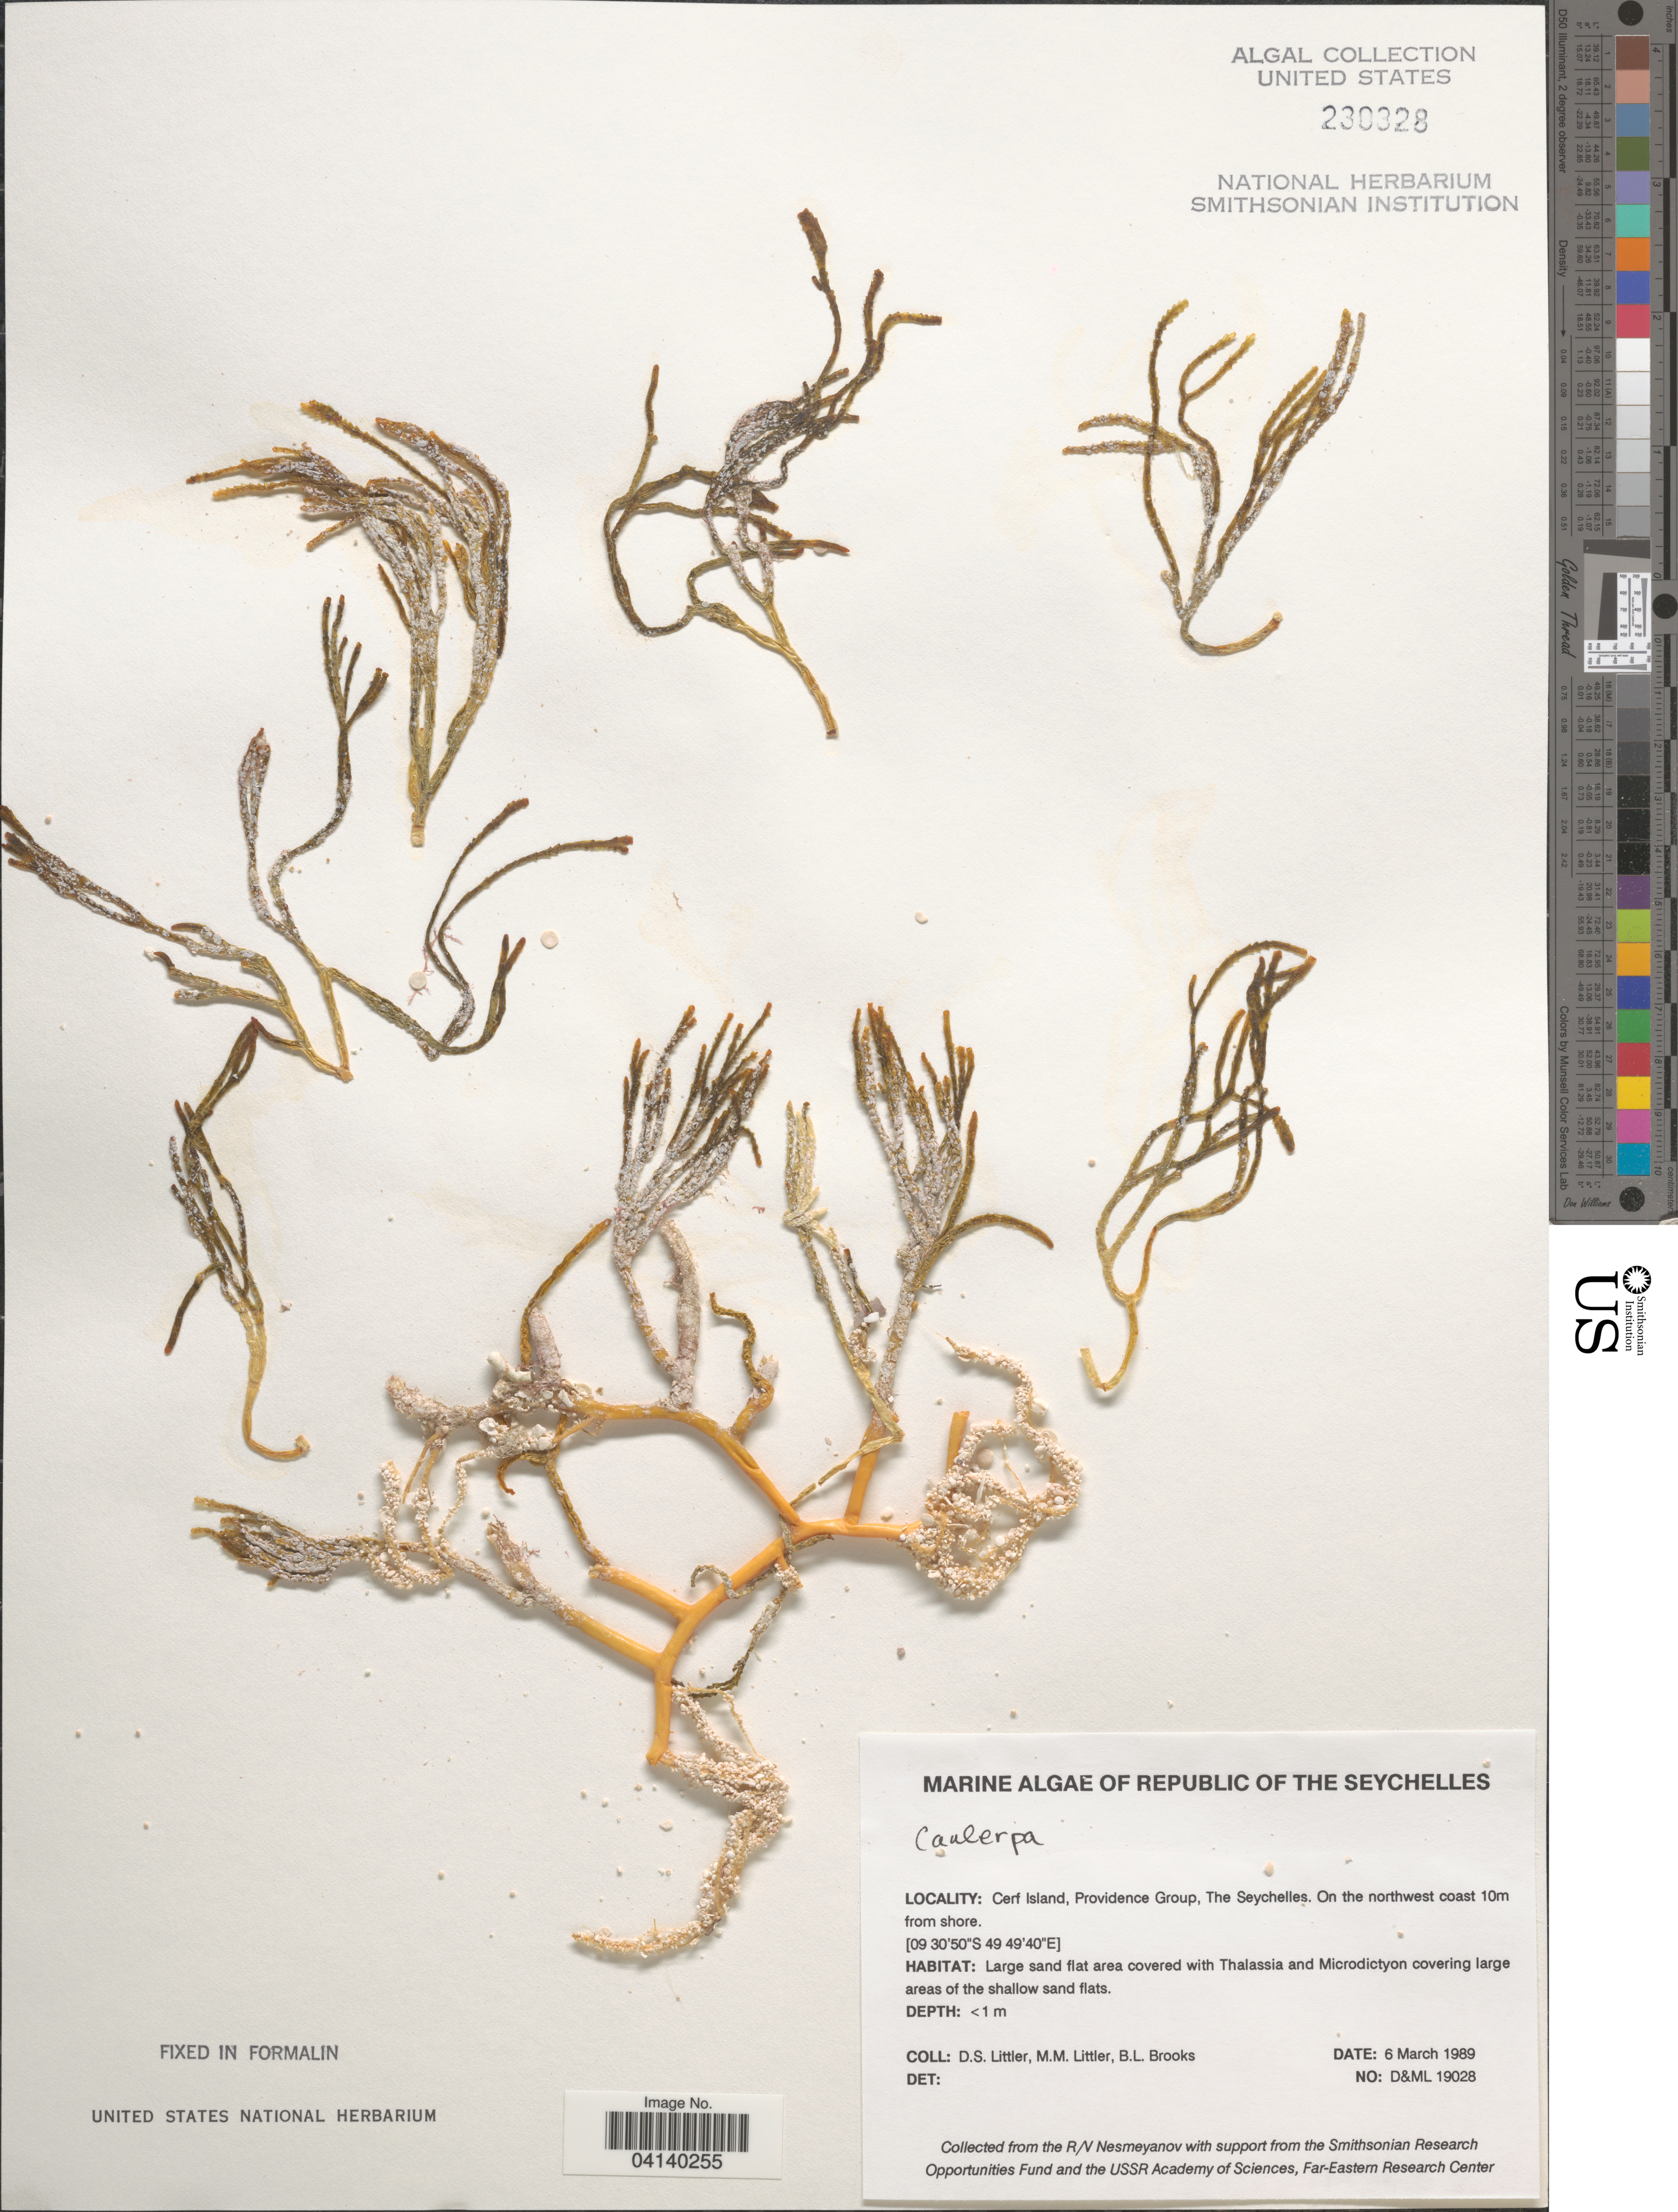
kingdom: Plantae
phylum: Chlorophyta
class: Ulvophyceae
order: Bryopsidales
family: Caulerpaceae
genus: Caulerpa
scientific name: Caulerpa sp.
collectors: D. S. Littler & B. Brooks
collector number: D&ML19028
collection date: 1989-03-06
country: Seychelles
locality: Republic of the Seychelles. Cerf Island, Providence Group. On the northwest coast 10m from shore.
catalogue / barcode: US 230328